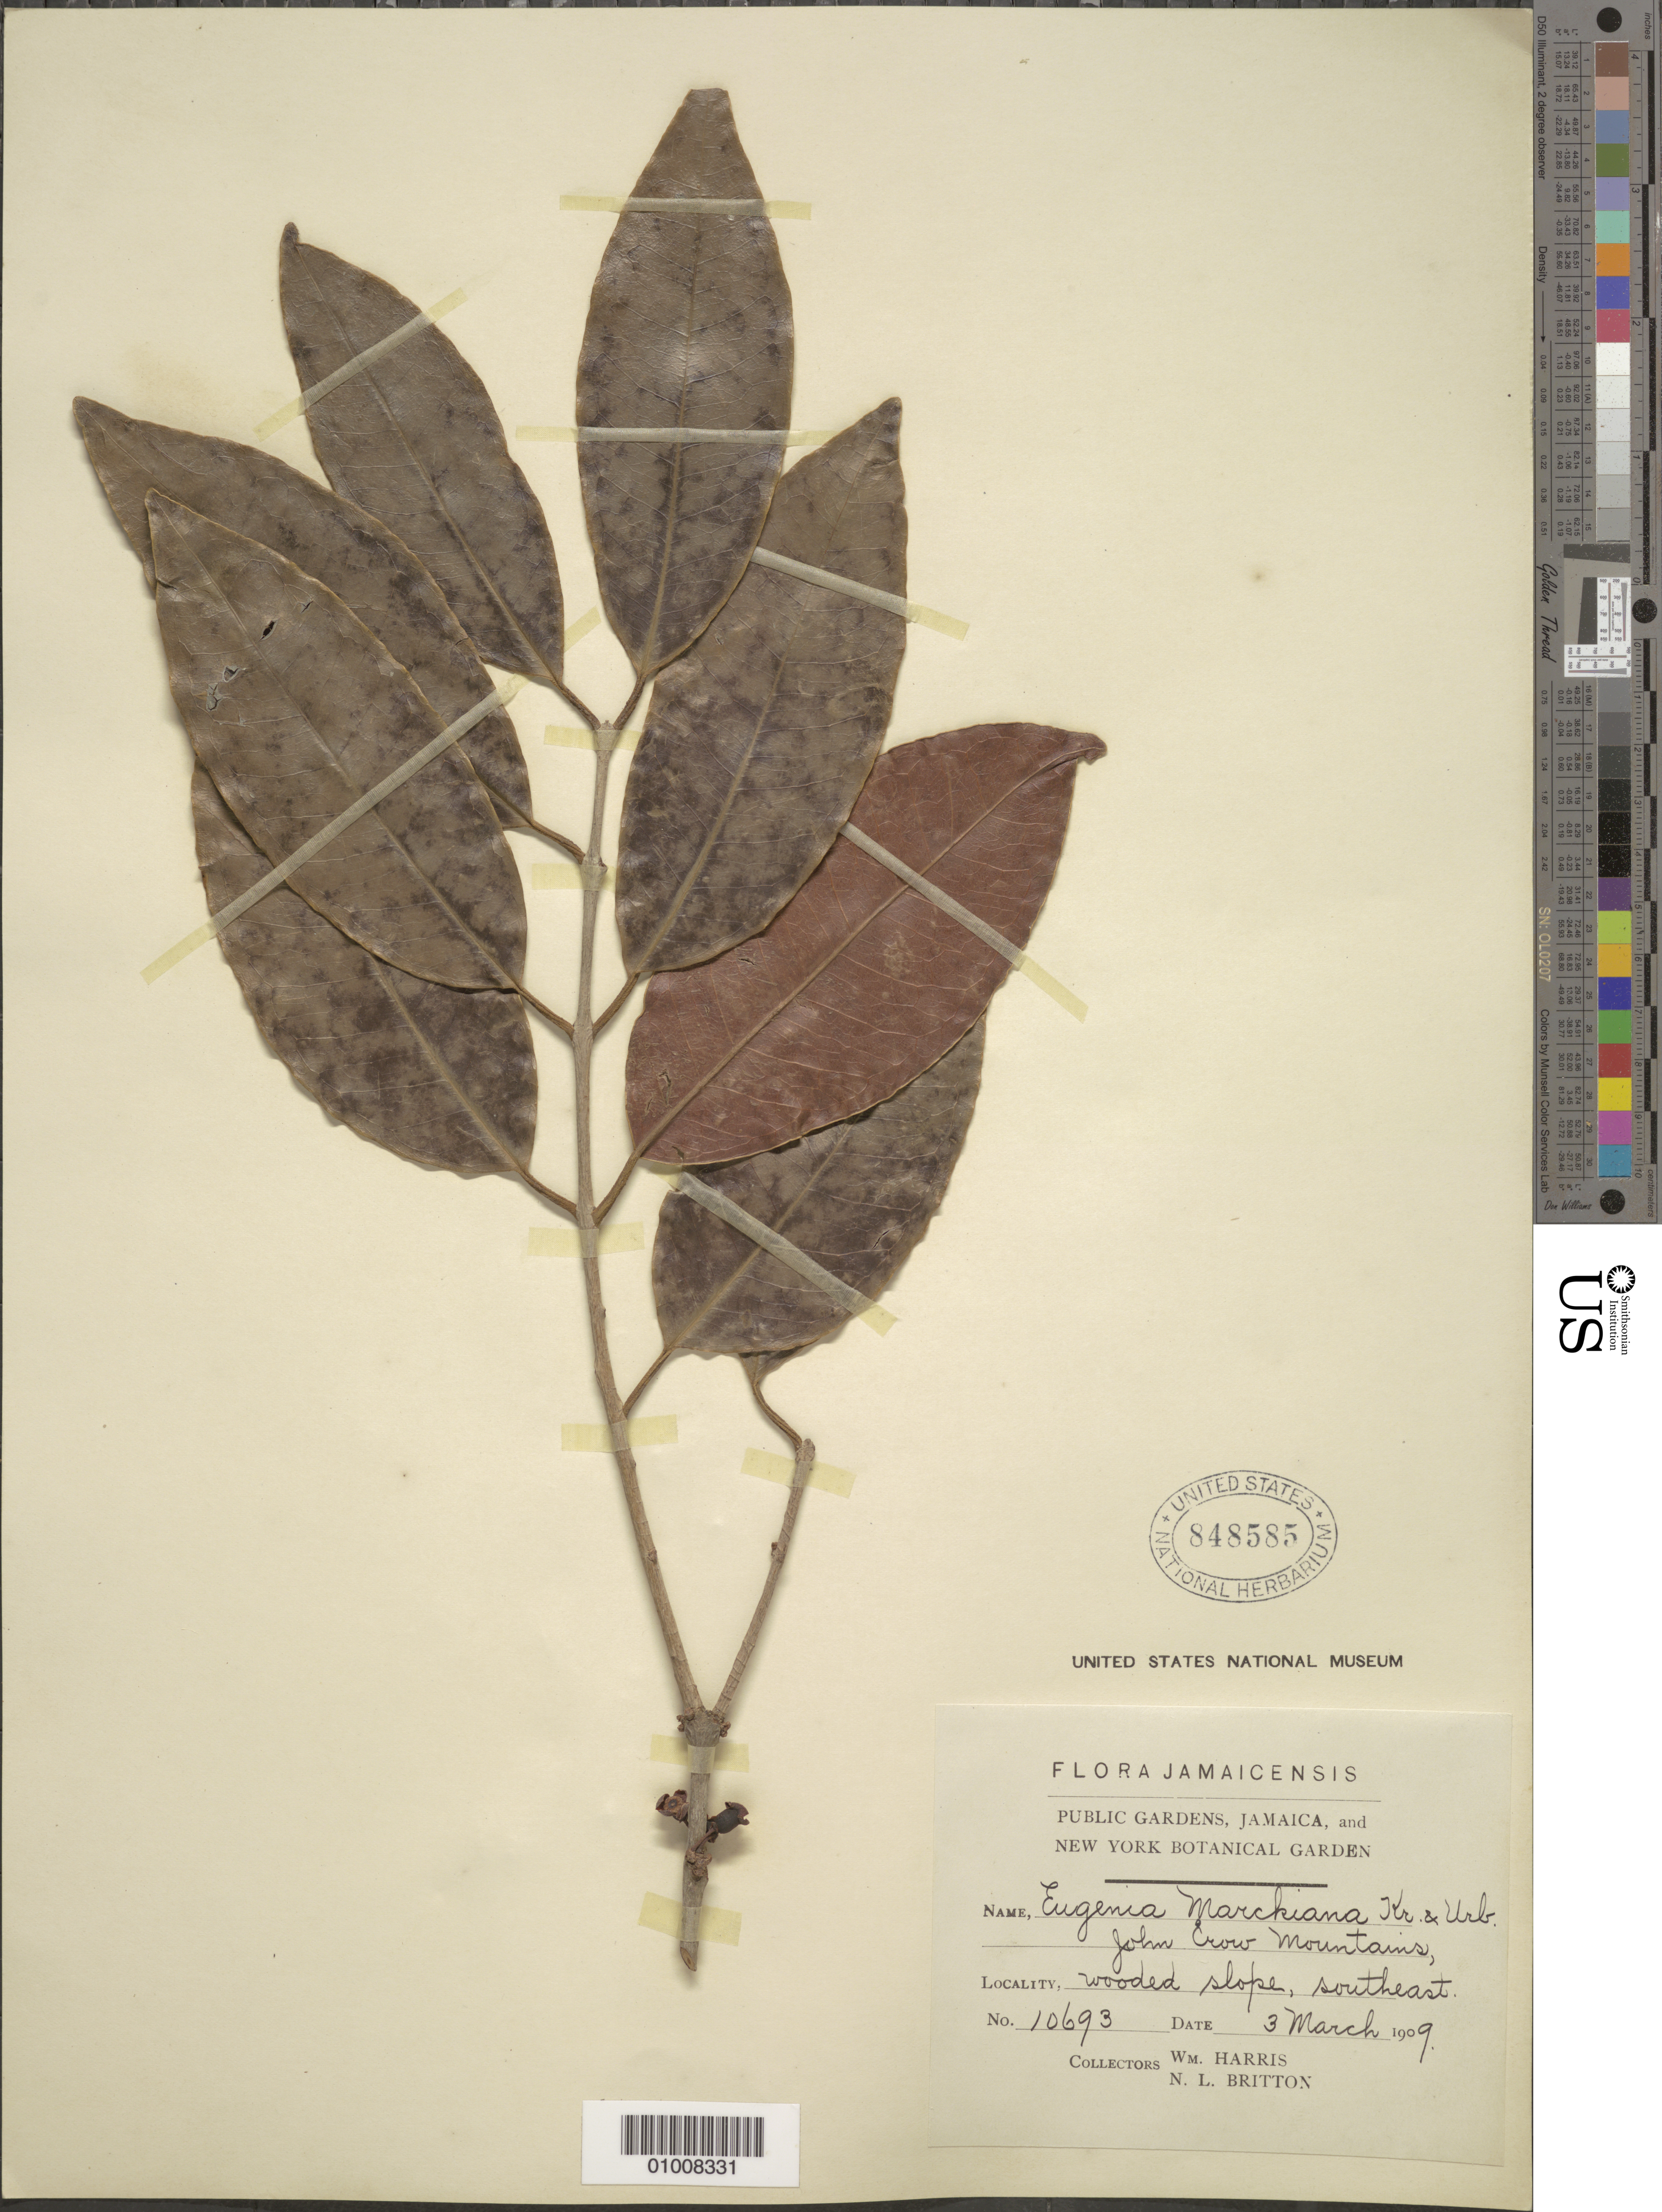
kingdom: Plantae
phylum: Tracheophyta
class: Magnoliopsida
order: Myrtales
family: Myrtaceae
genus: Eugenia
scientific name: Eugenia marchiana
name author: Griseb.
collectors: W. Harris & N. Britton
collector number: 10693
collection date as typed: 03 Mar 1909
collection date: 1909-03-03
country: Jamaica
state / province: Portland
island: Jamaica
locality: John Crow Mountains, southeast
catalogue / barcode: US 848585